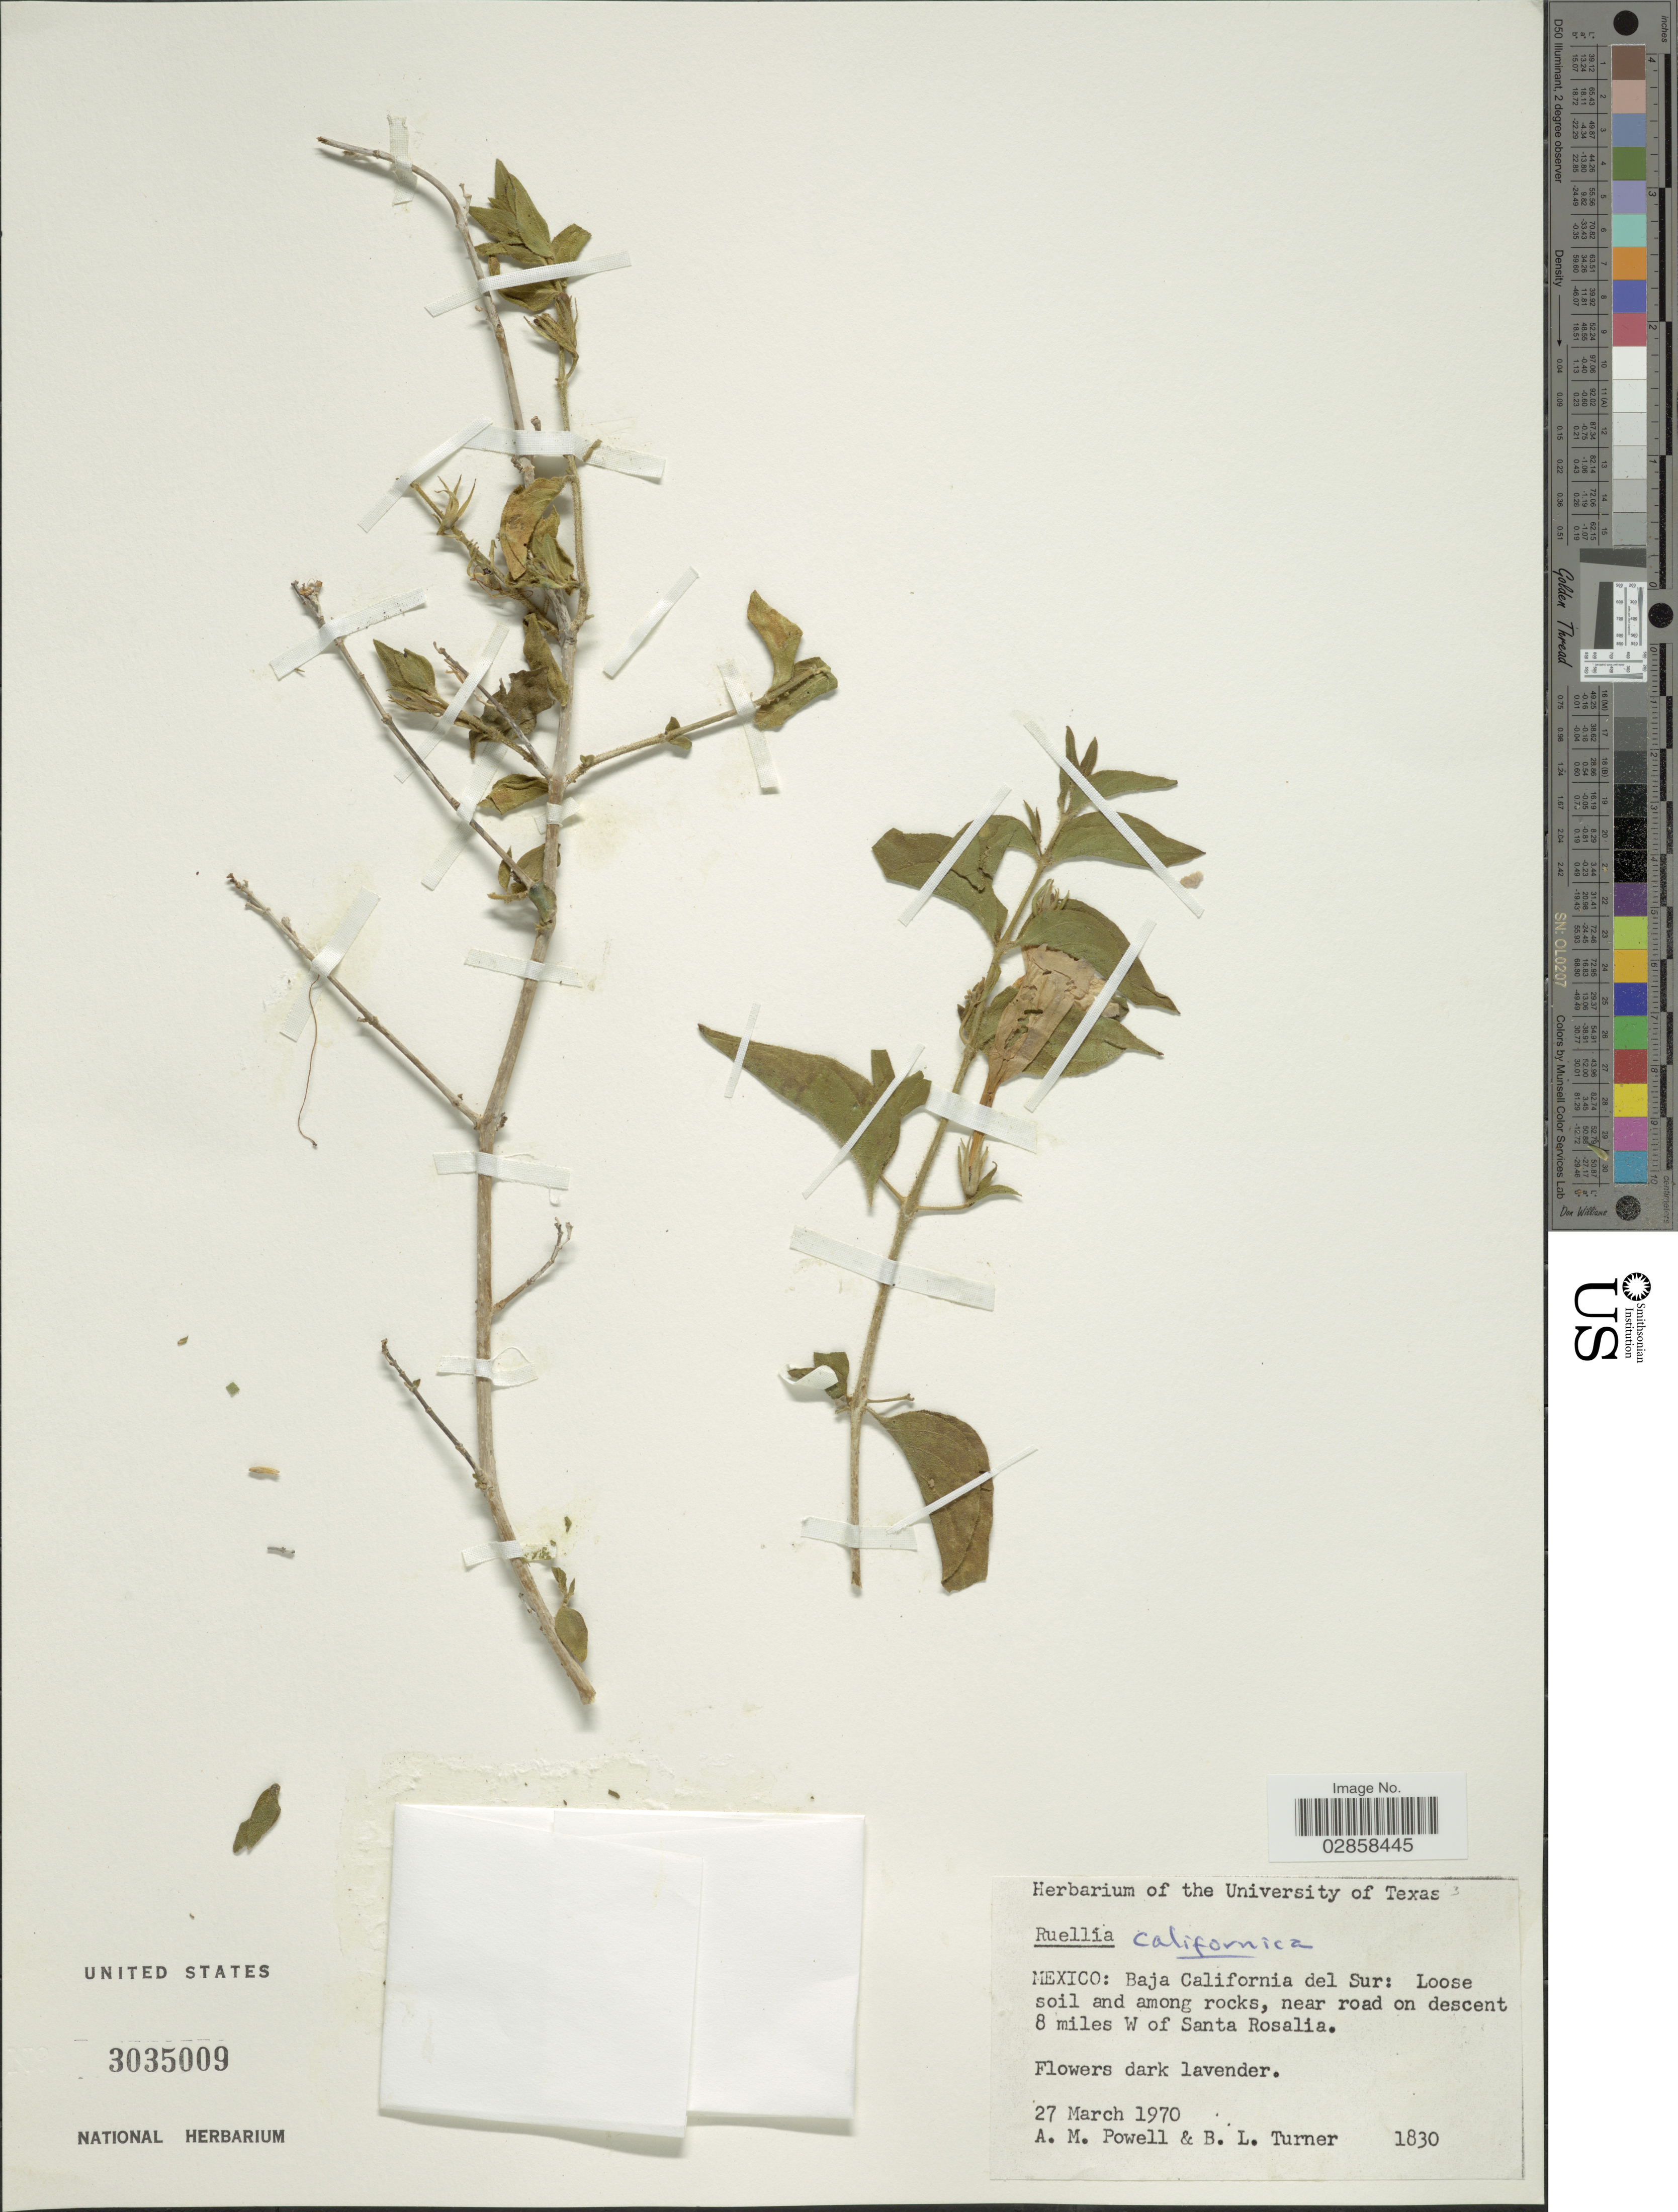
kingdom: Plantae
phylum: Tracheophyta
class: Magnoliopsida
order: Lamiales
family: Acanthaceae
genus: Ruellia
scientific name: Ruellia californica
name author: (Rose) I.M. Johnst.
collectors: A. M. Powell & B. L. Turner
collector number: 1830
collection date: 1970-03-27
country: Mexico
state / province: Baja California Sur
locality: Loose soil and among rocks, near road on descent 8 miles W of Santa Rosalía.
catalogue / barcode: US 3035009